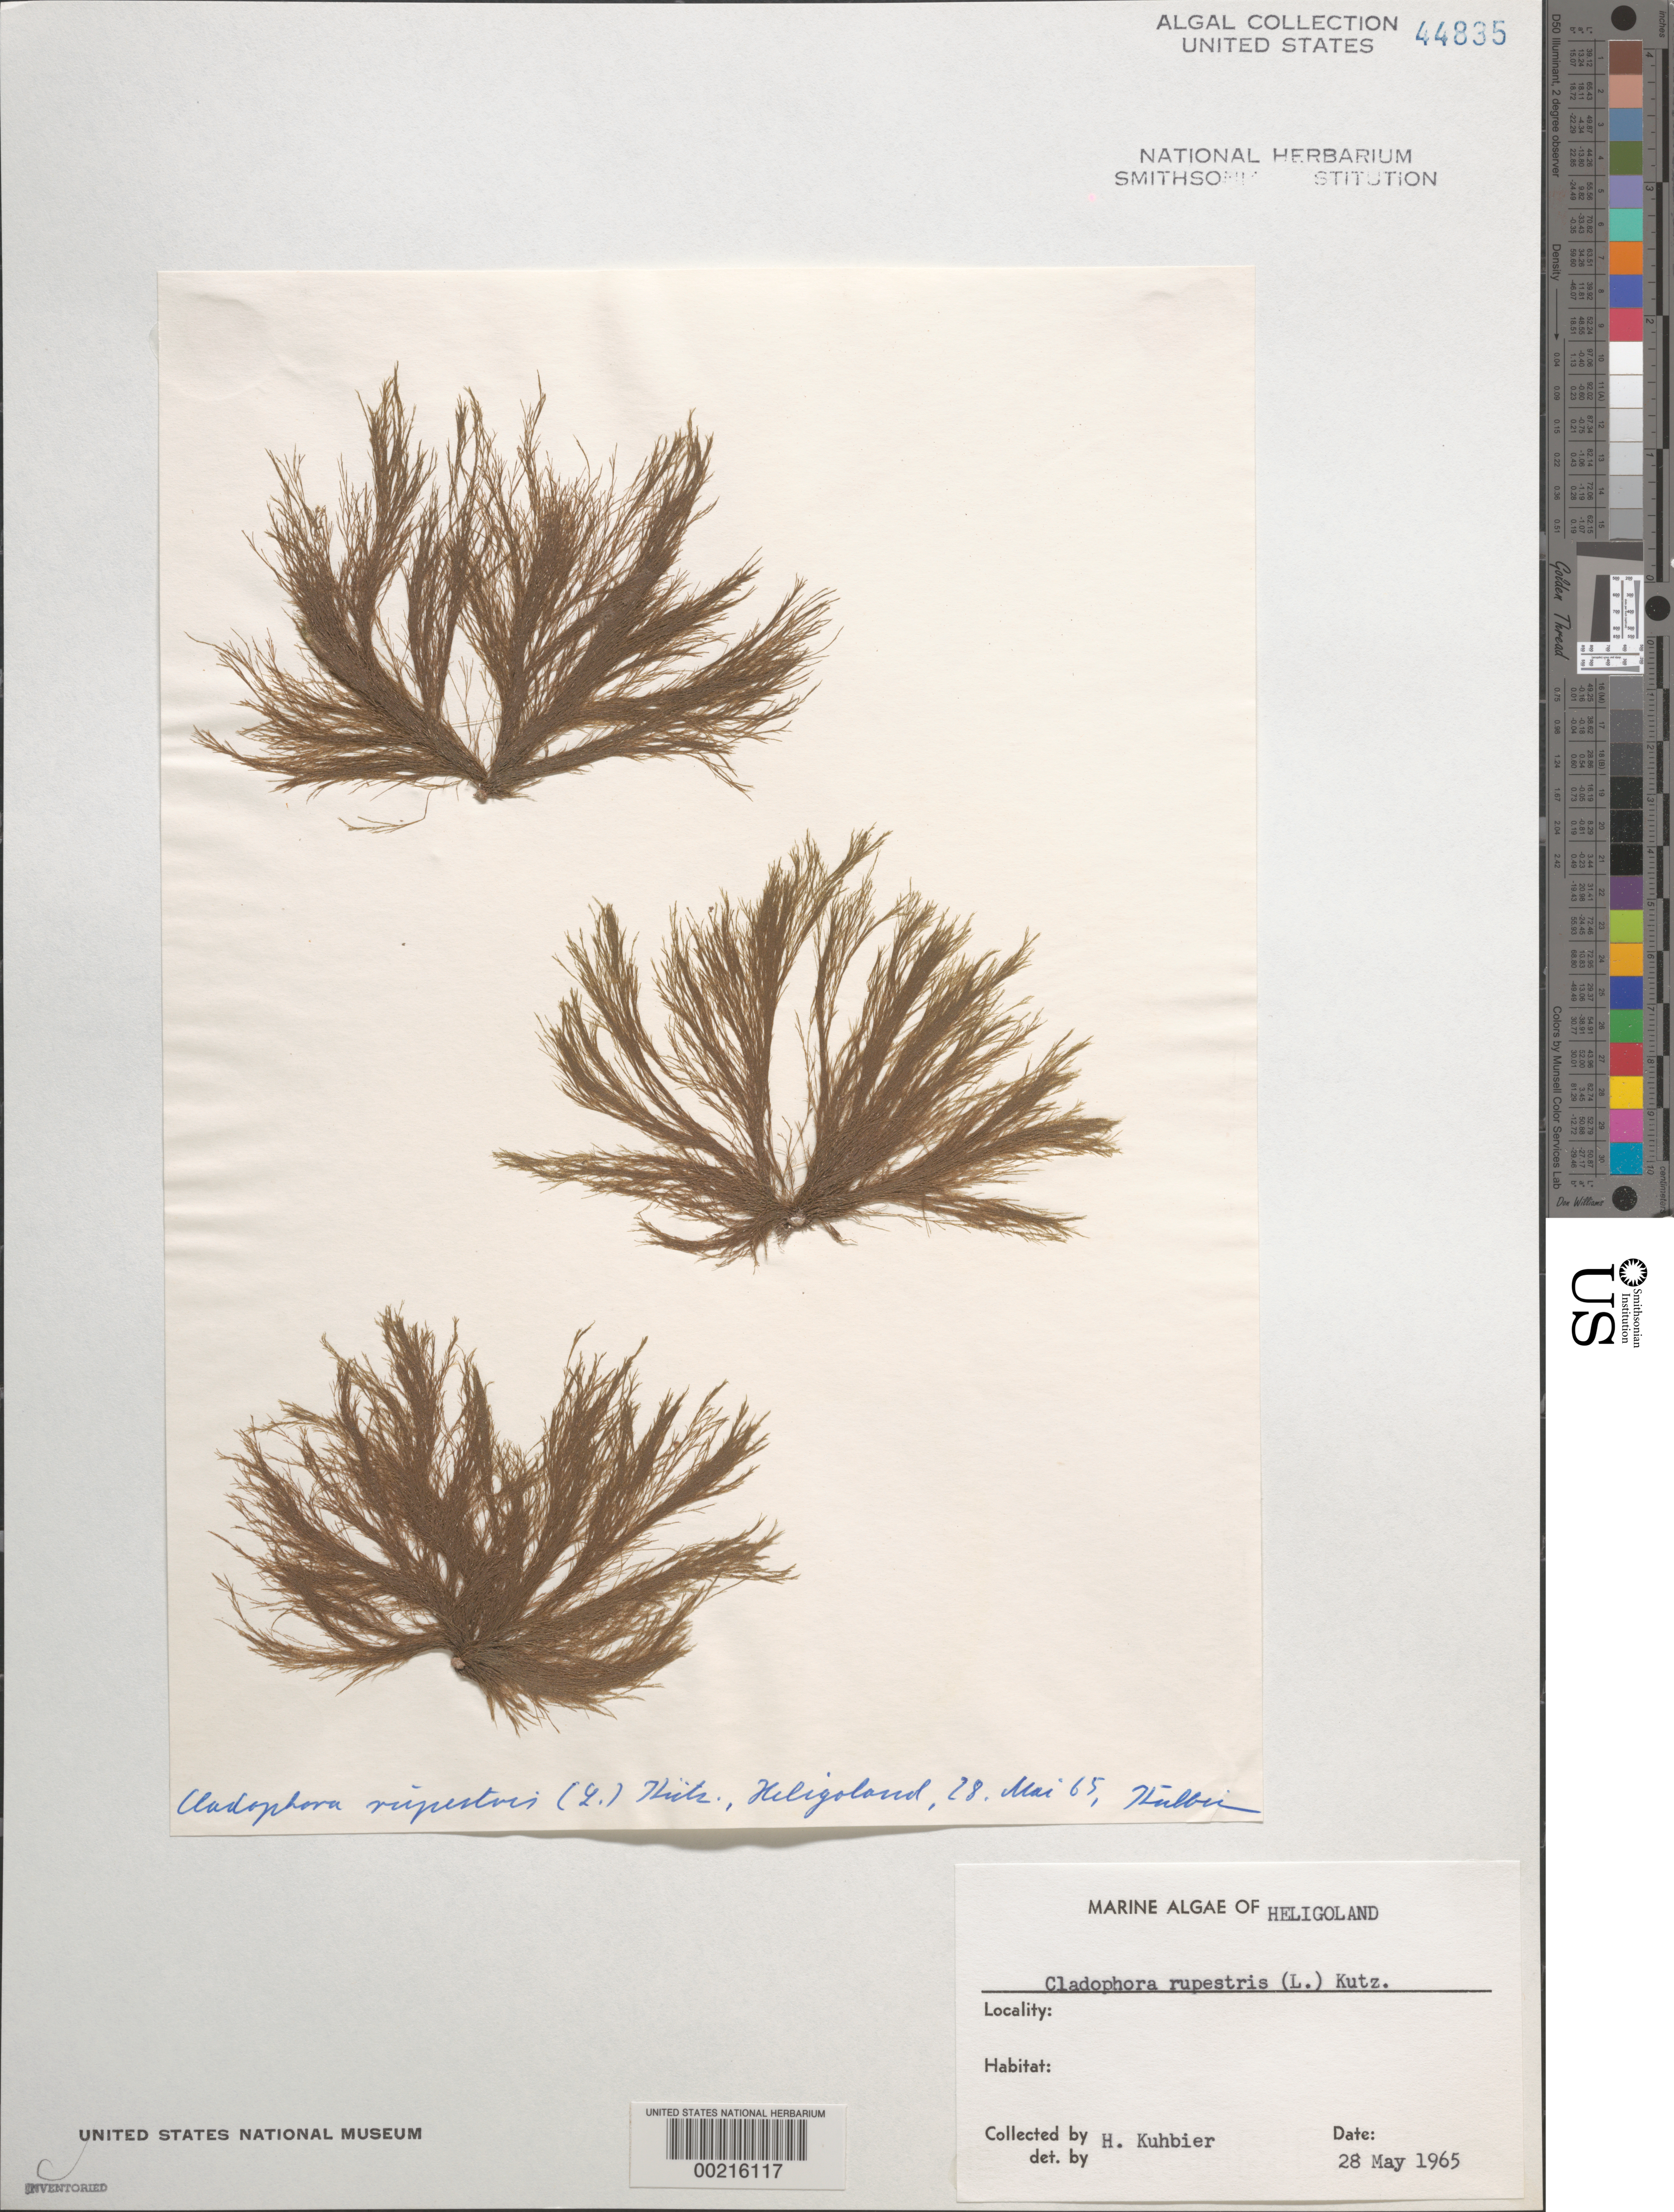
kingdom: Plantae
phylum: Chlorophyta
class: Ulvophyceae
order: Cladophorales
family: Cladophoraceae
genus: Cladophora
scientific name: Cladophora rupestris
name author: (Roth) Kütz.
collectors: H. Kuhbier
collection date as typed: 28 May 1965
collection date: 1965-05-28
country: Germany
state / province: Schleswig-Holstein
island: Helgoland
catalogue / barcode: US 44835